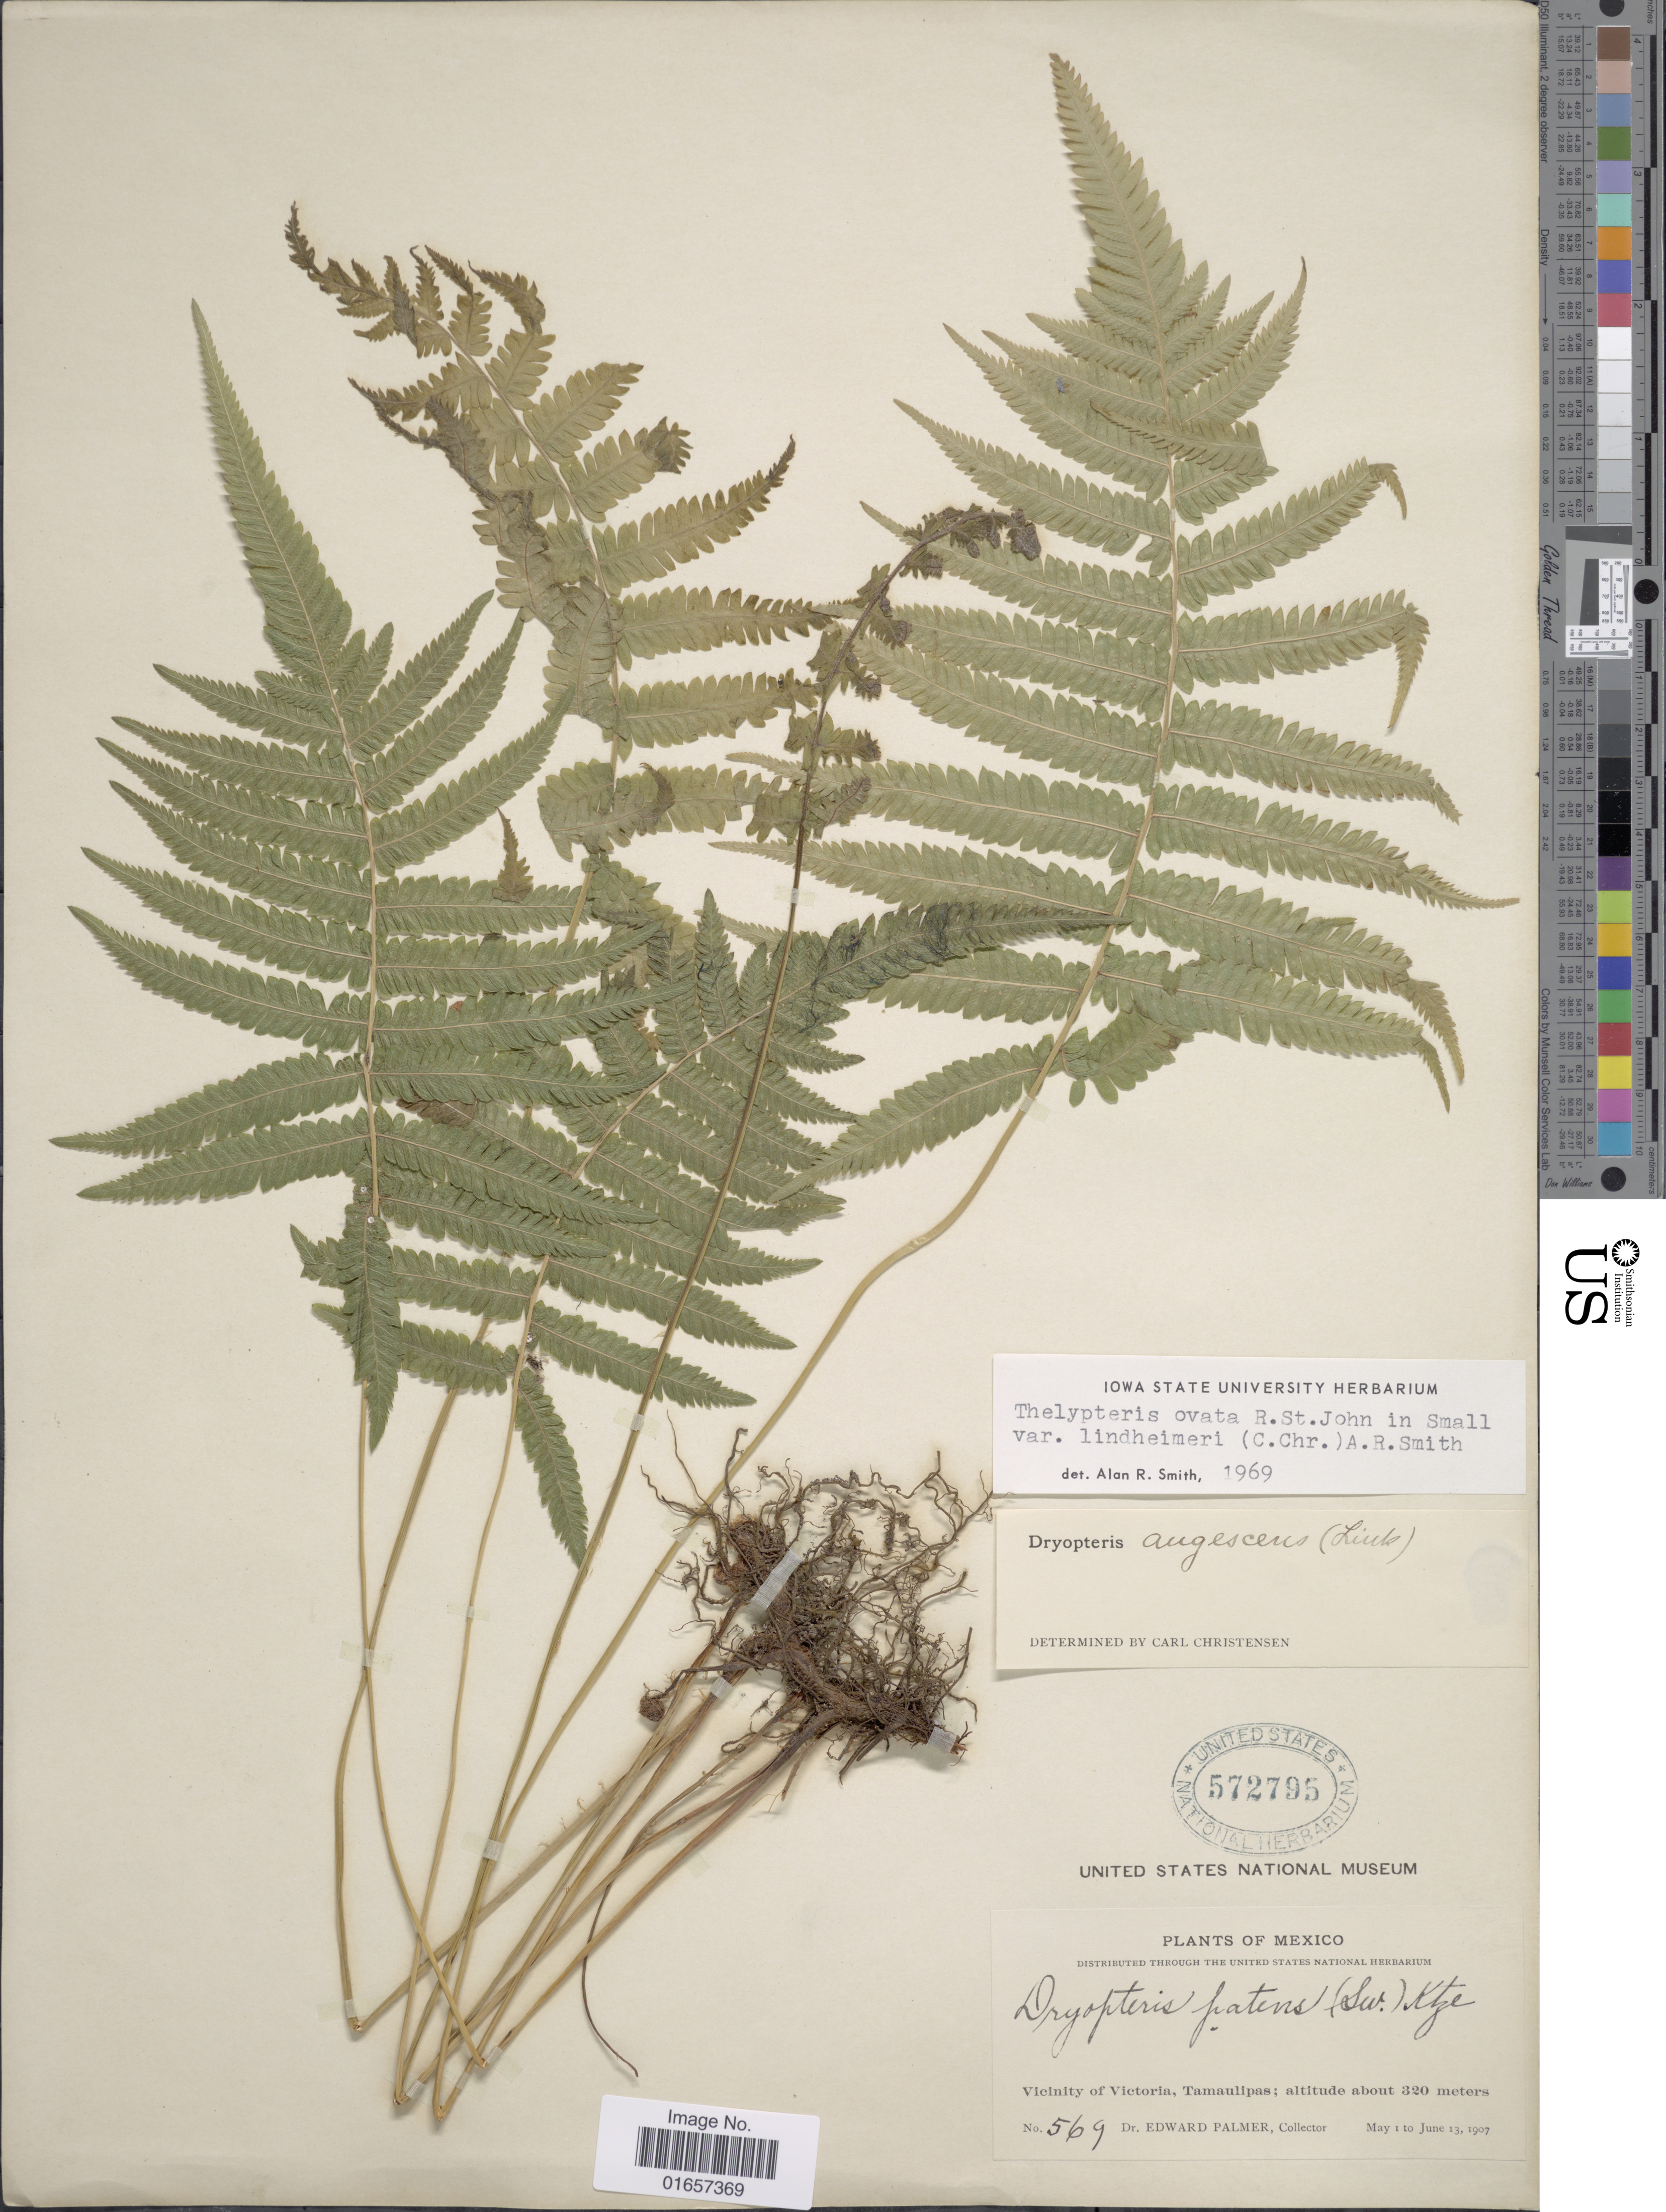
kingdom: Plantae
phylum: Tracheophyta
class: Polypodiopsida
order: Polypodiales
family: Thelypteridaceae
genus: Christella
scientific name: Christella ovata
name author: (R.P. St. John) Á. Löve & D. Löve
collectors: E. Palmer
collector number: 569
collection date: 1907-05-01/1907-06-13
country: Mexico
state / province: Tamaulipas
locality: Mexico, Vicinity of Victoria, Tamaulipas.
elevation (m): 320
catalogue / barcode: US 572795